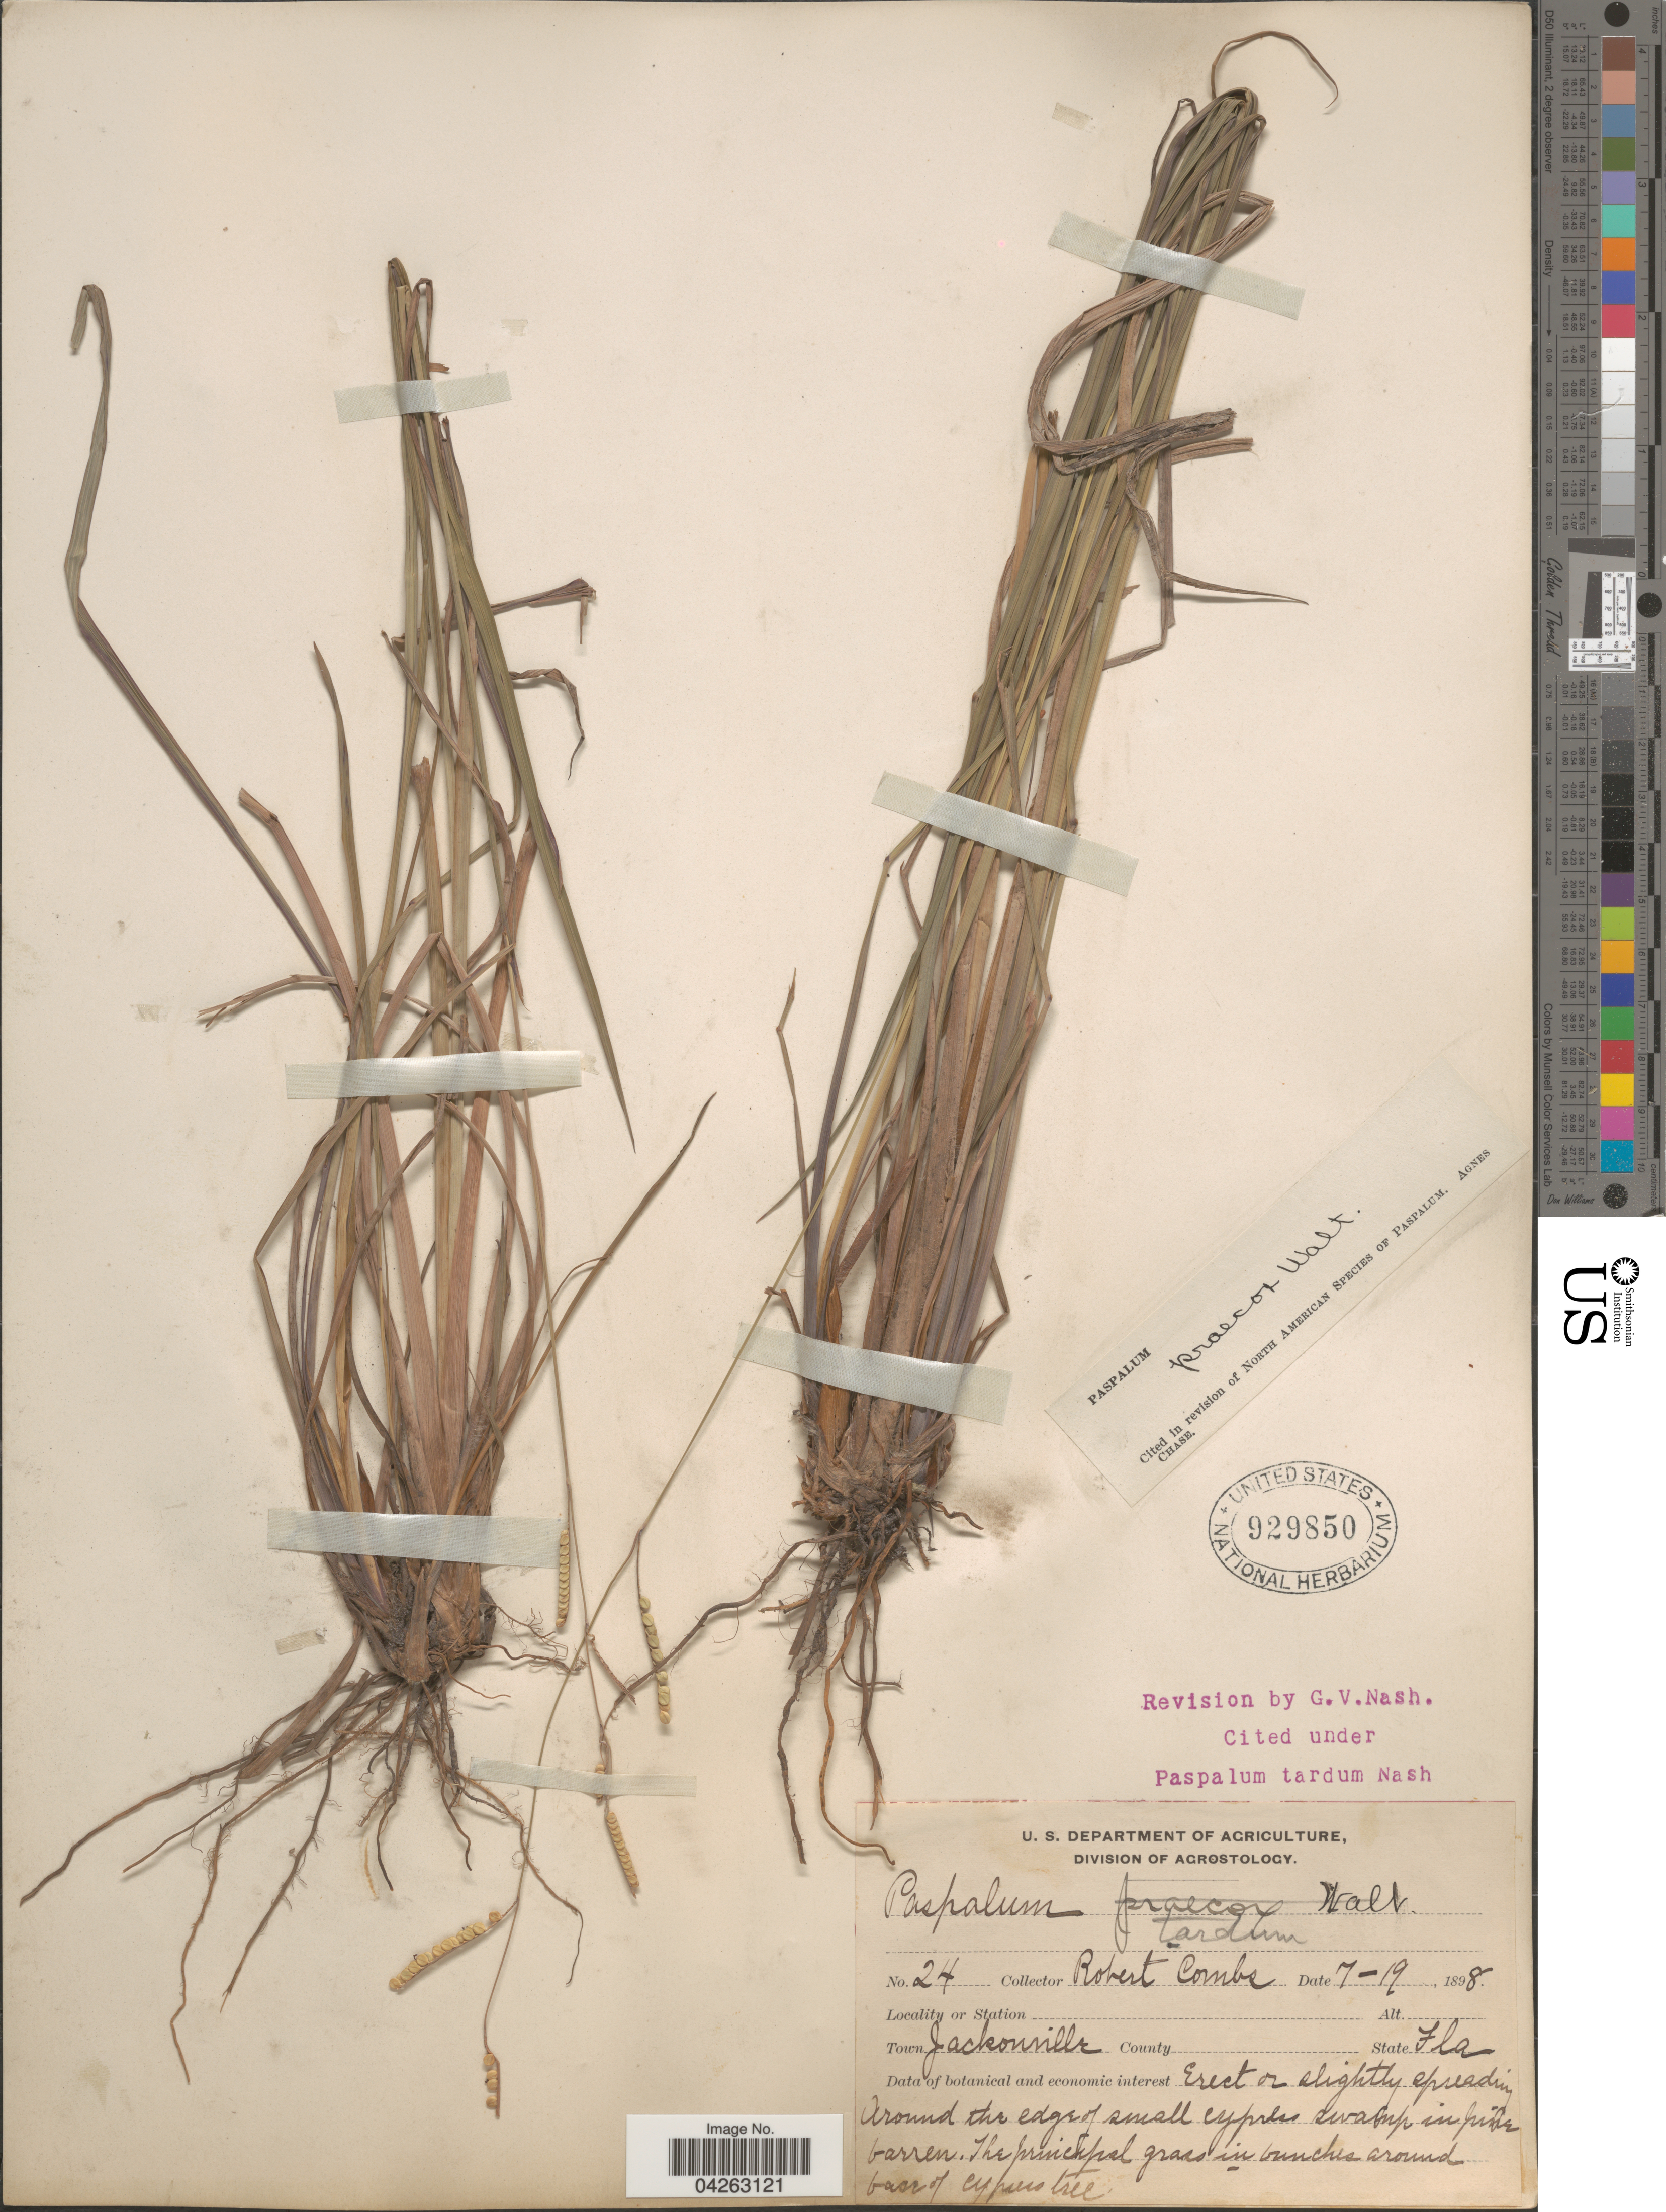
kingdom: Plantae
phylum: Tracheophyta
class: Liliopsida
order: Poales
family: Poaceae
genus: Paspalum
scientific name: Paspalum praecox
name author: Walter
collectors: R. Combs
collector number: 24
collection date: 1898-07-19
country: United States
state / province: Florida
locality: Town Jacksonville.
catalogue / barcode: US 929850